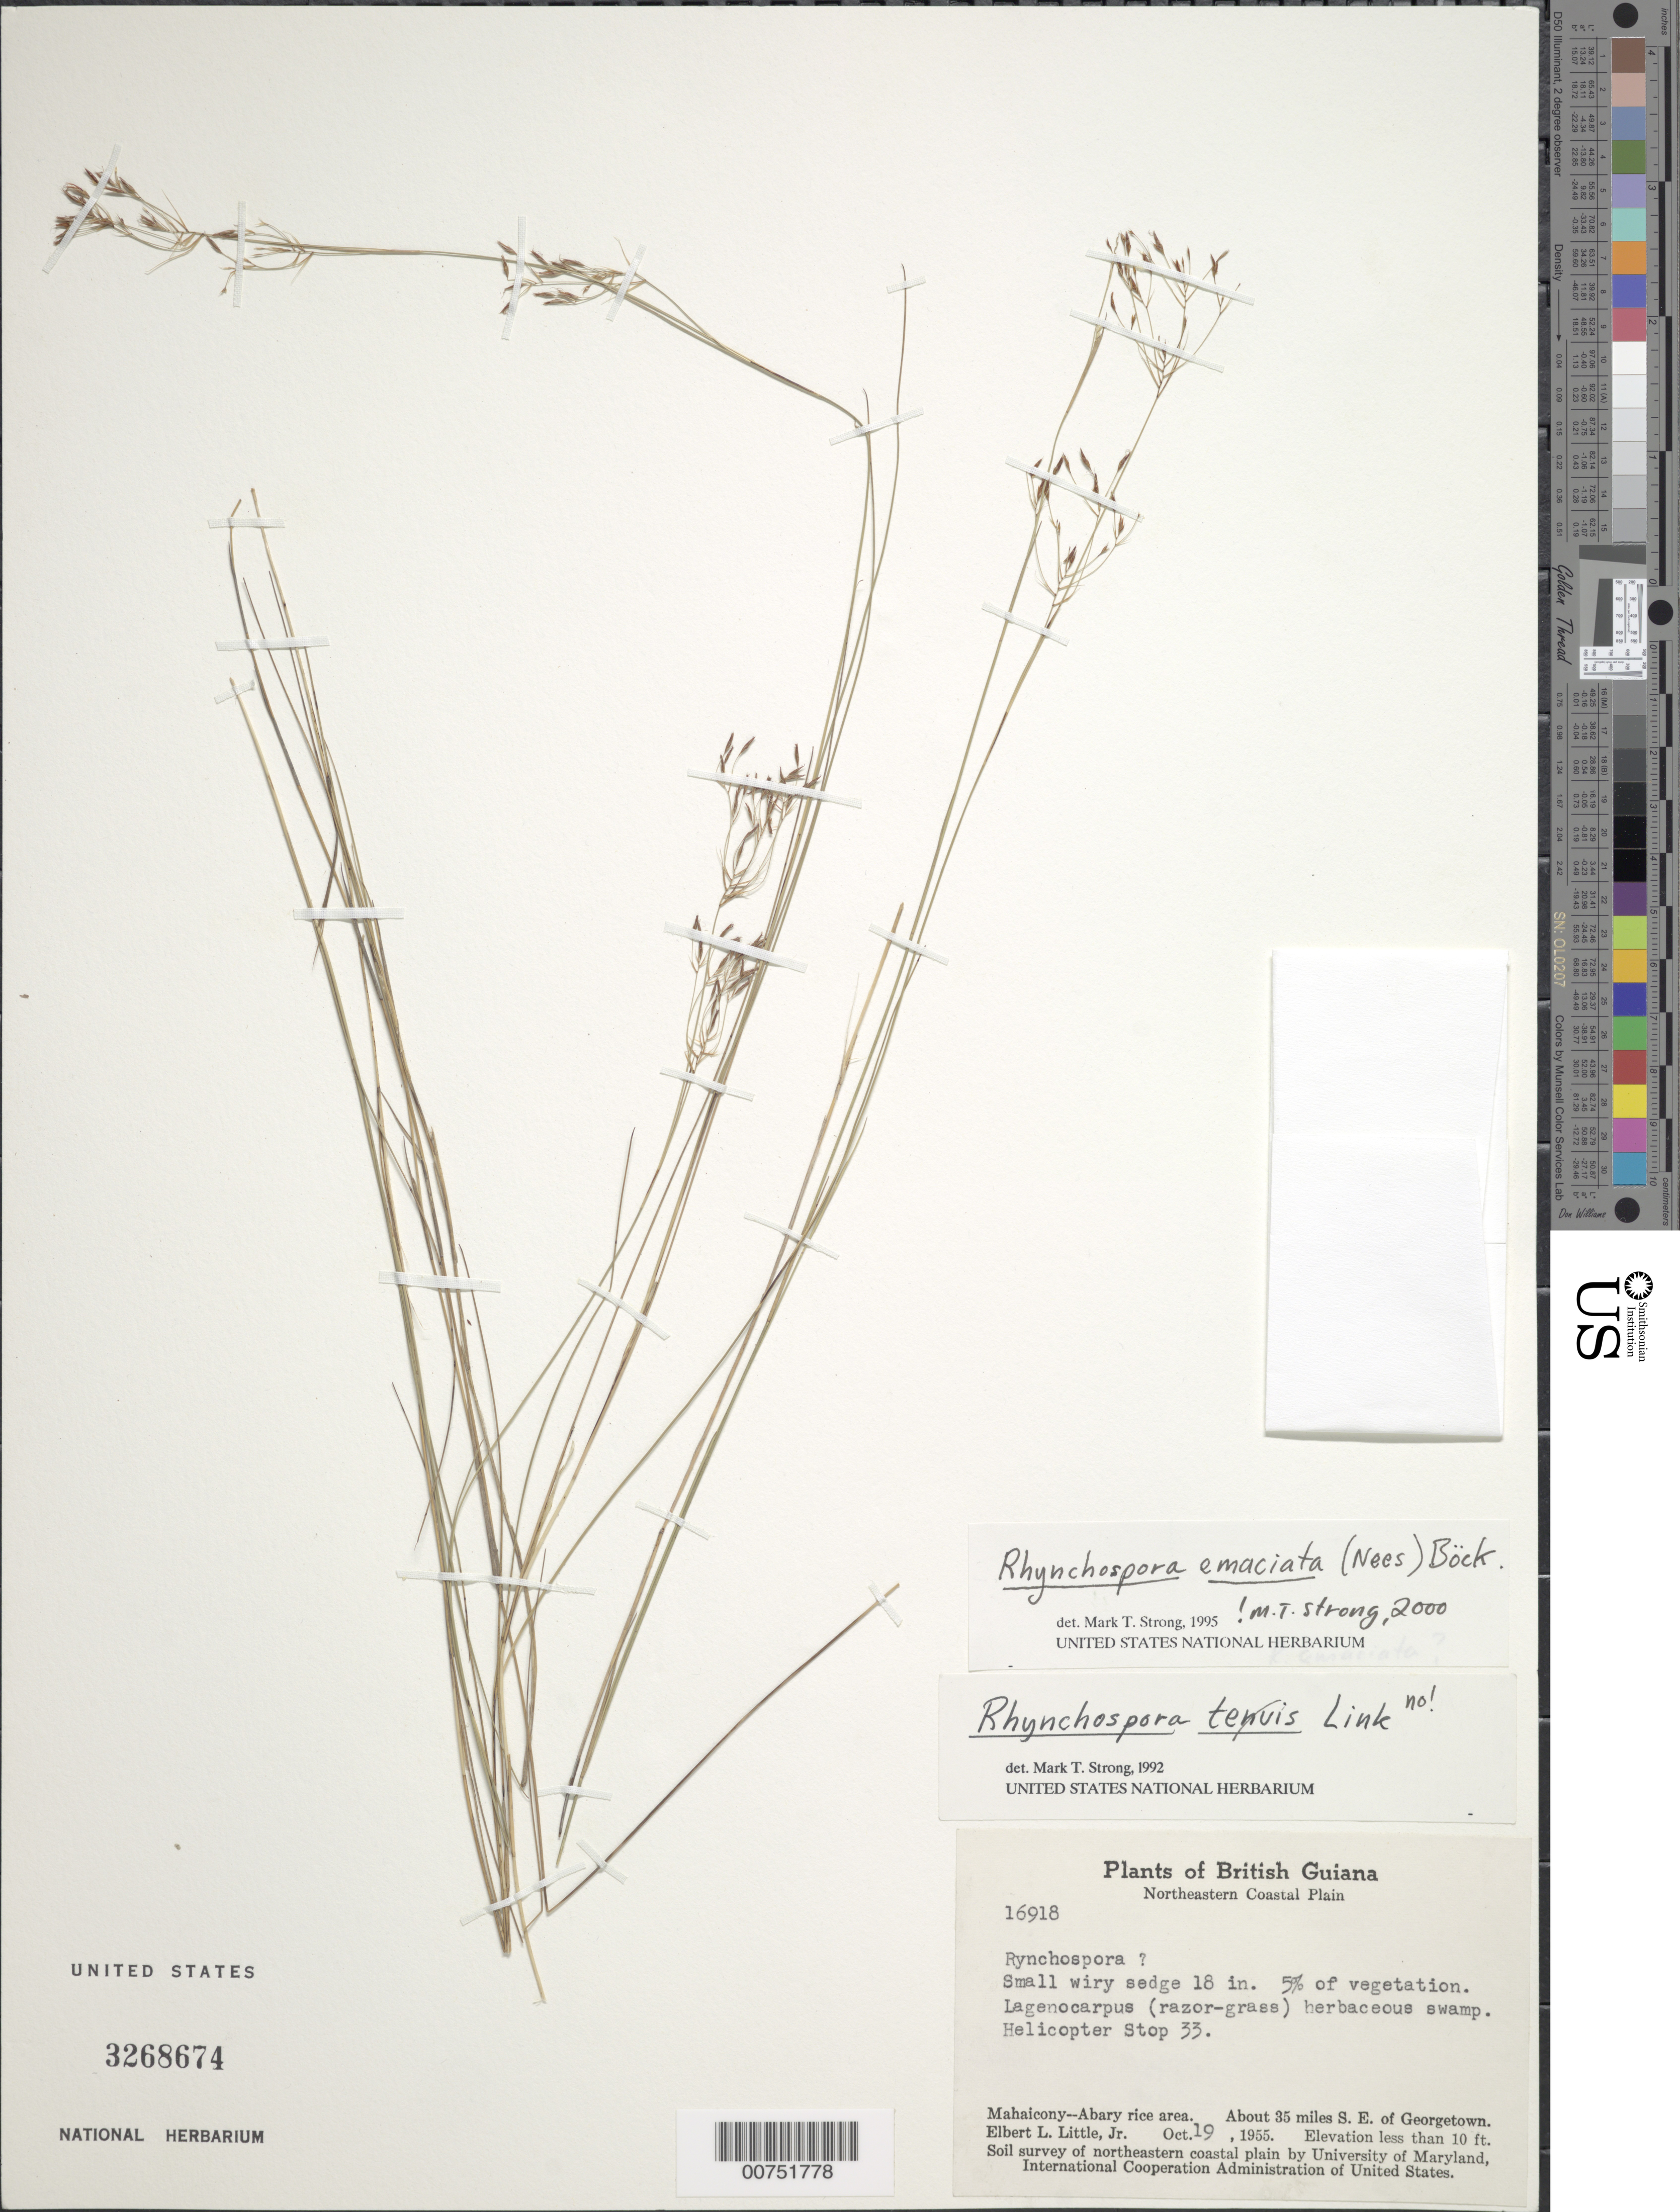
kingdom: Plantae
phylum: Tracheophyta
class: Liliopsida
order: Poales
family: Cyperaceae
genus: Rhynchospora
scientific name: Rhynchospora emaciata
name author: (Nees) Boeckeler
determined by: Strong, M. T., (US), Smithsonian Institution - National Museum of Natural History (UNITED STATES)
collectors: E. L. Little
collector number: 16918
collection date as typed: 19-Oct-55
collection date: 1955-10-19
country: Guyana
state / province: Mahaica-Berbice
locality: Mahaicony-Abary rice area, E bank Demerara R., about 35 mi. SE of Georgetown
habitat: Lagenocarpus herbaceous swamp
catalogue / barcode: US 3268674